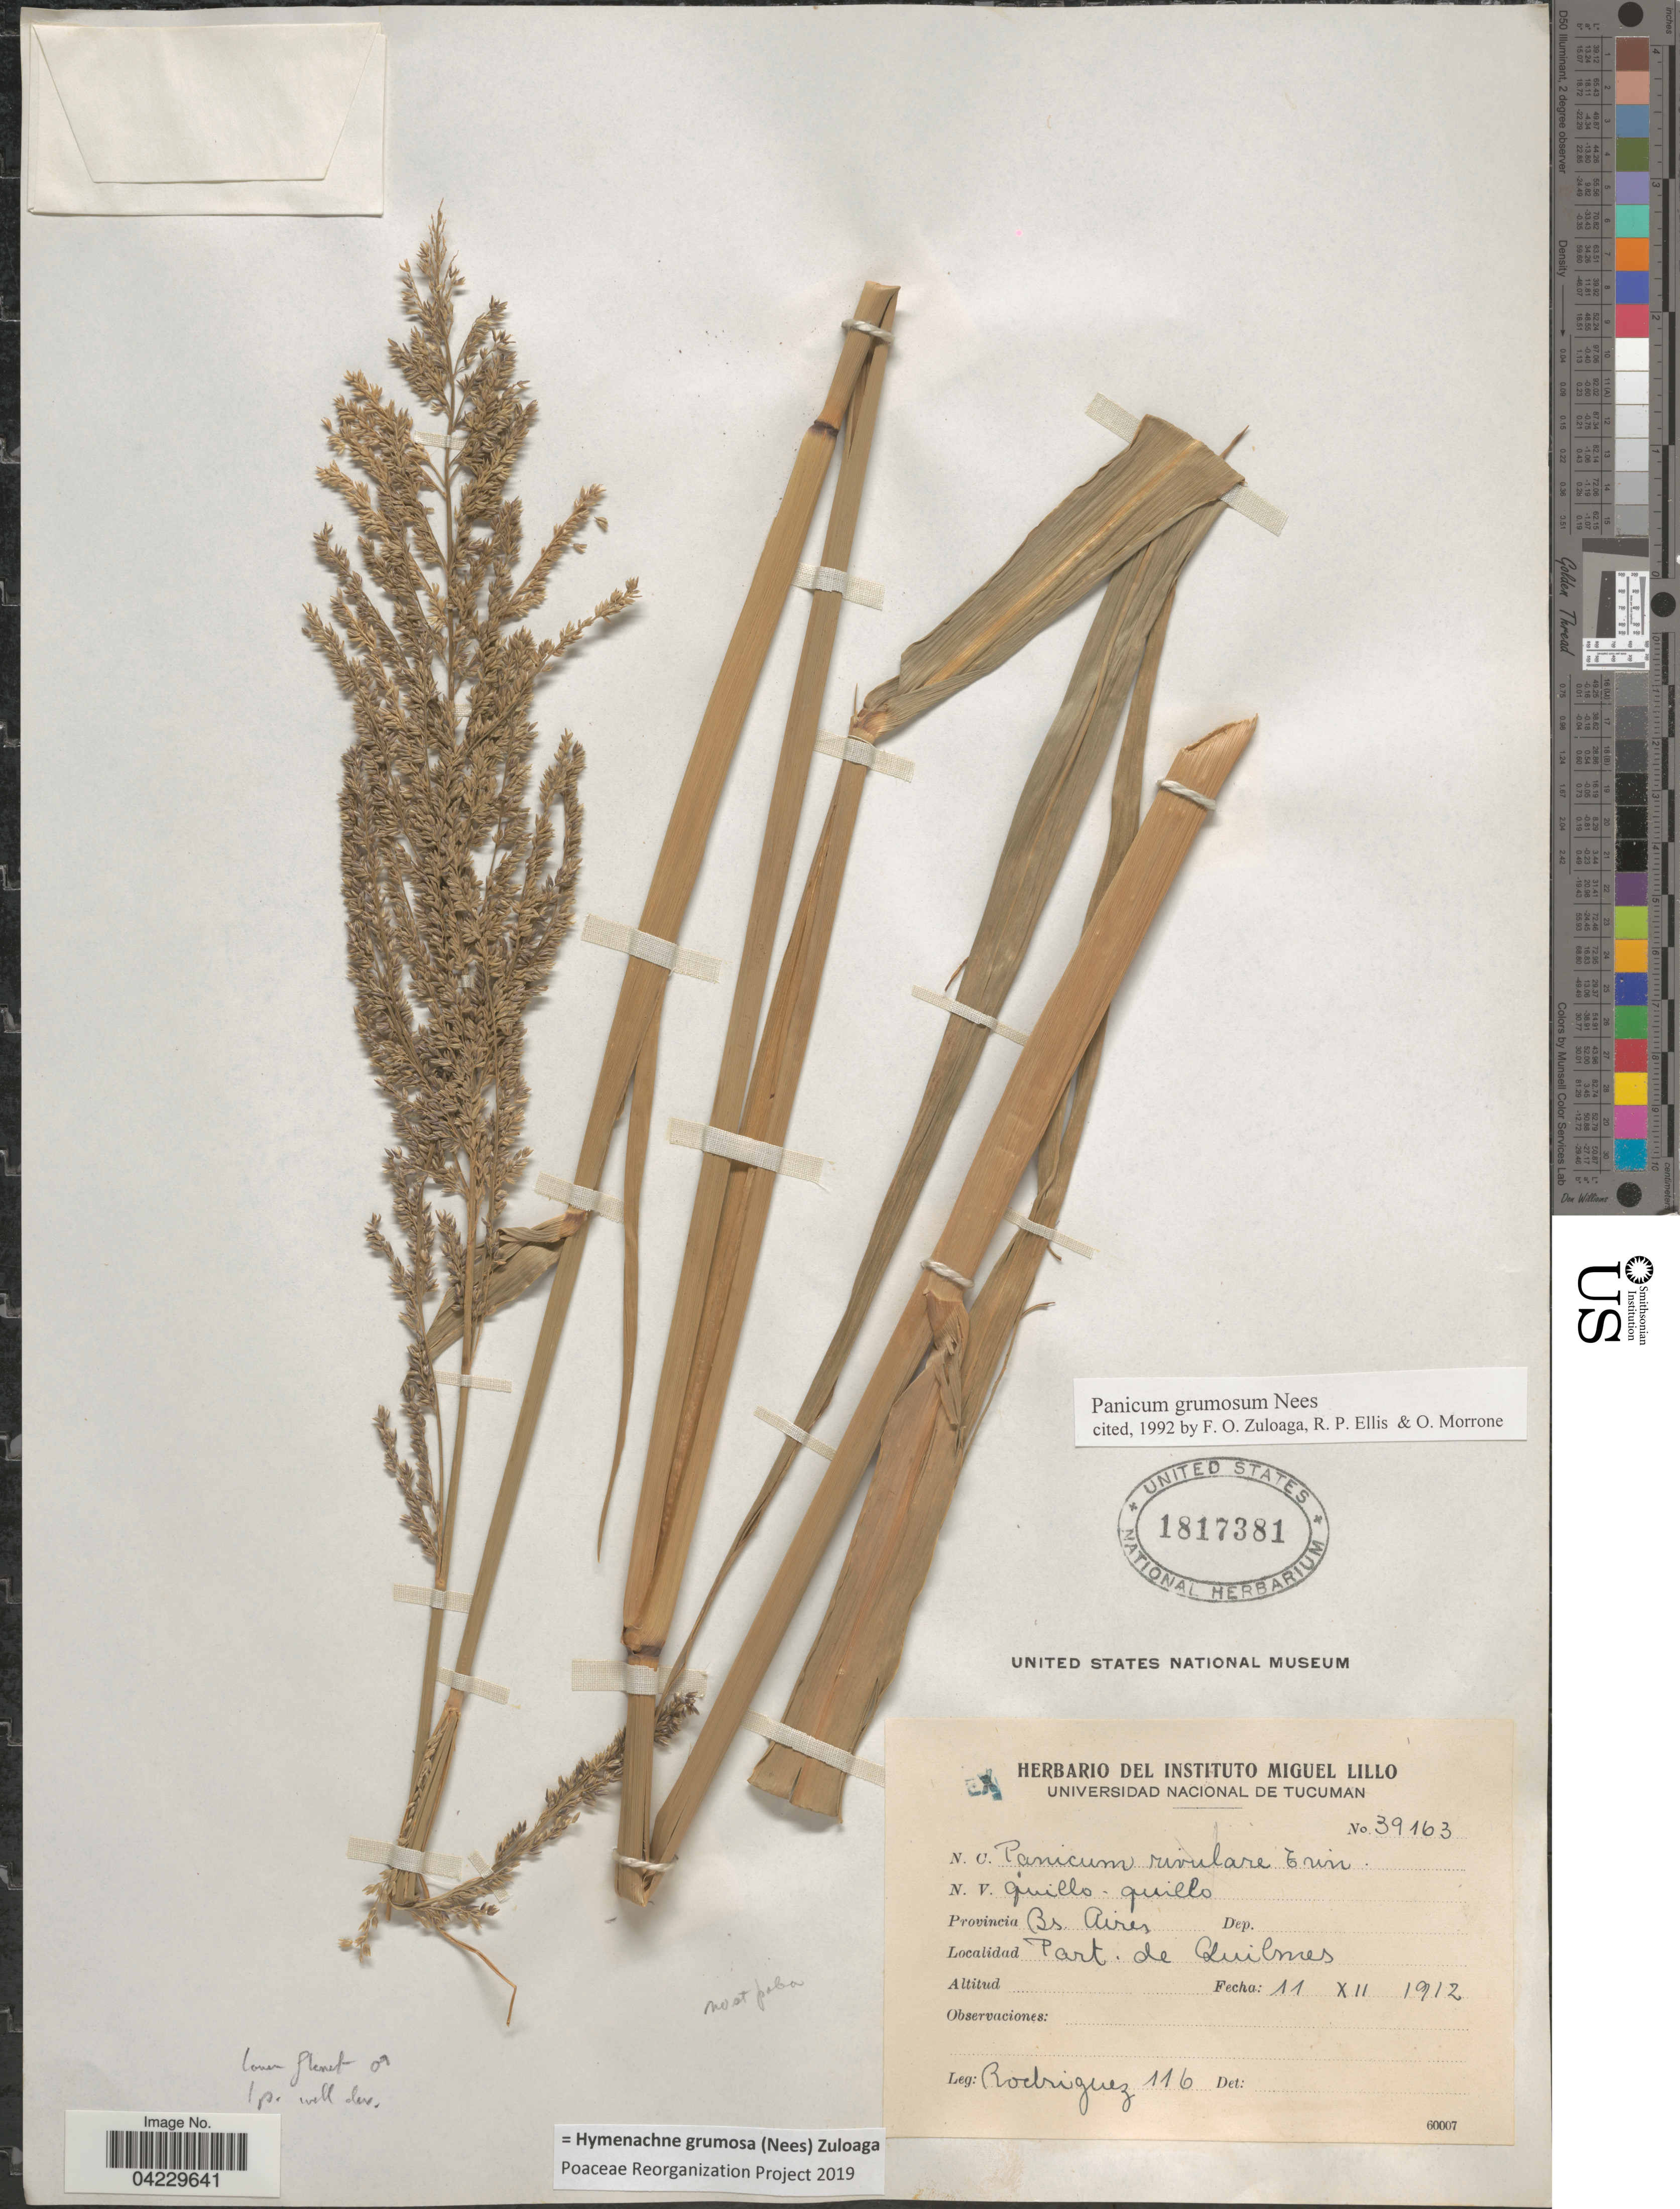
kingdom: Plantae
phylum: Tracheophyta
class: Liliopsida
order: Poales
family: Poaceae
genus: Hymenachne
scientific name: Hymenachne grumosa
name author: (Nees) Zuloaga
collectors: Rodriguez, --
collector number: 116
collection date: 1912-12-11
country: Argentina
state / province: Buenos Aires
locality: Part. de Quilmes.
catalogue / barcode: US 1817381